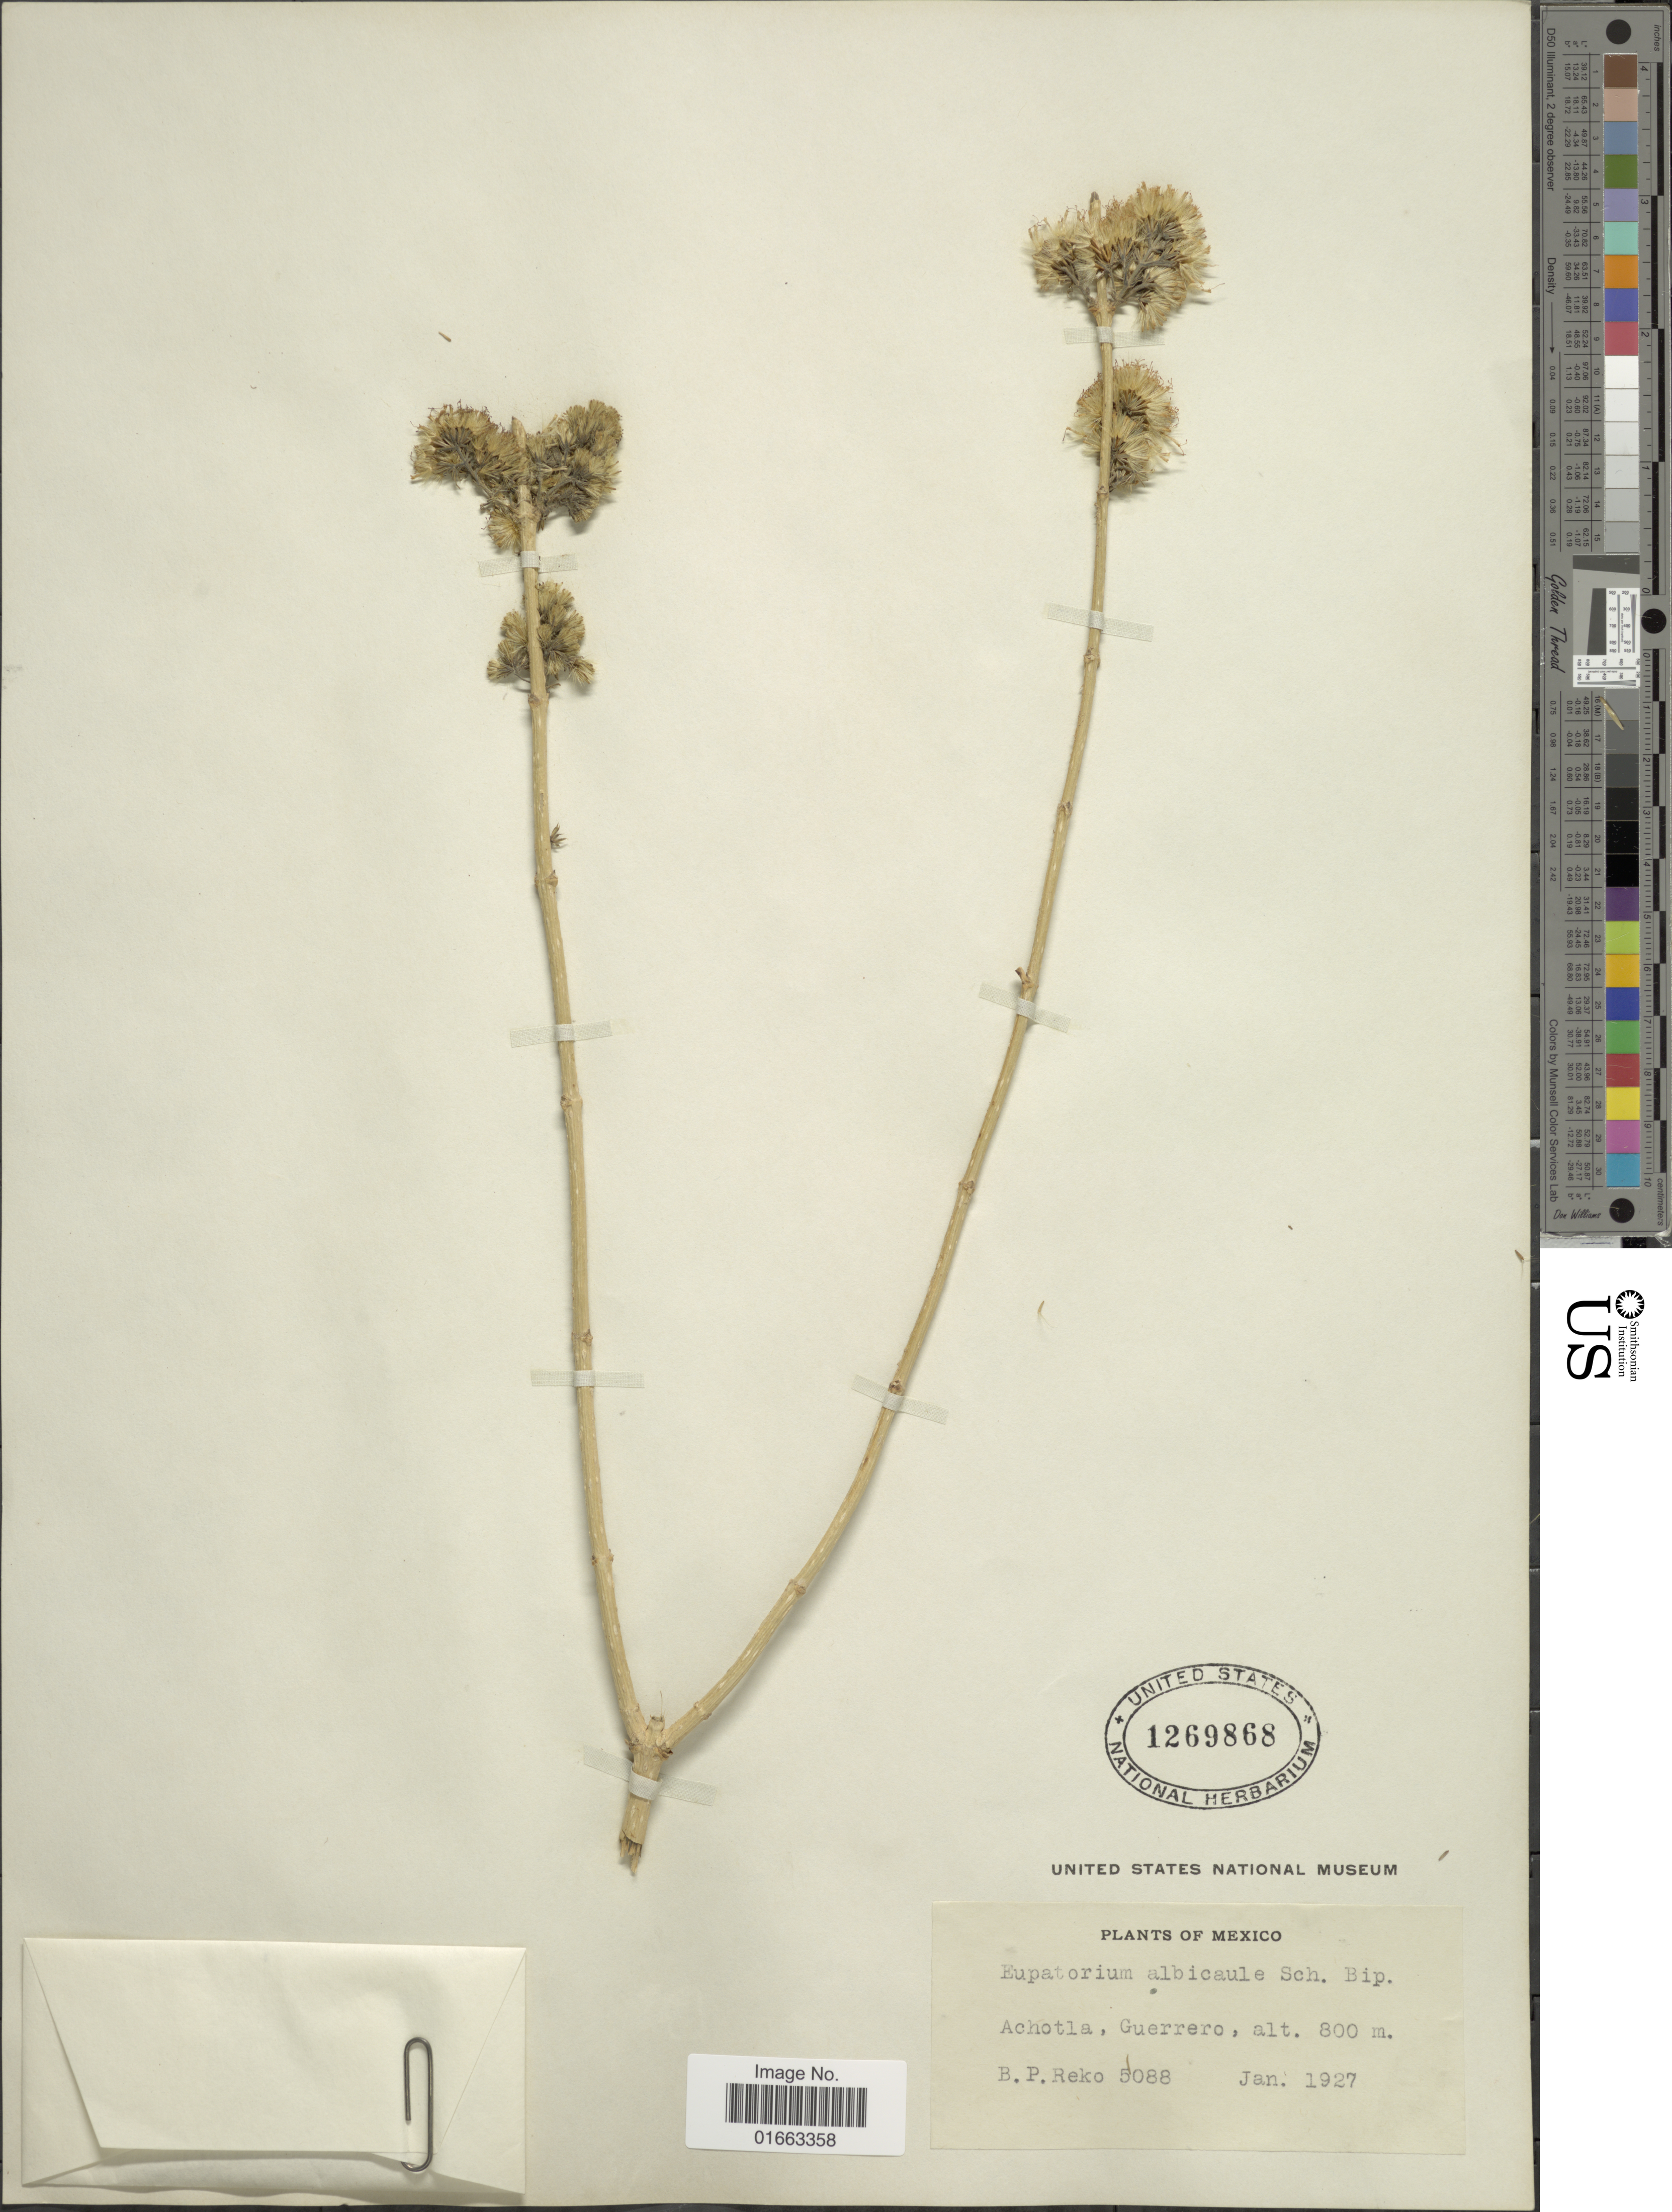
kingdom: Plantae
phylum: Tracheophyta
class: Magnoliopsida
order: Asterales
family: Asteraceae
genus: Koanophyllon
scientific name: Koanophyllon albicaule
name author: (Sch. Bip. ex Klatt) R.M. King & H. Rob.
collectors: B. P. Reko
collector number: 5088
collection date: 1927-01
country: Mexico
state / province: Guerrero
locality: Achotla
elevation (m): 800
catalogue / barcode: US 1269868